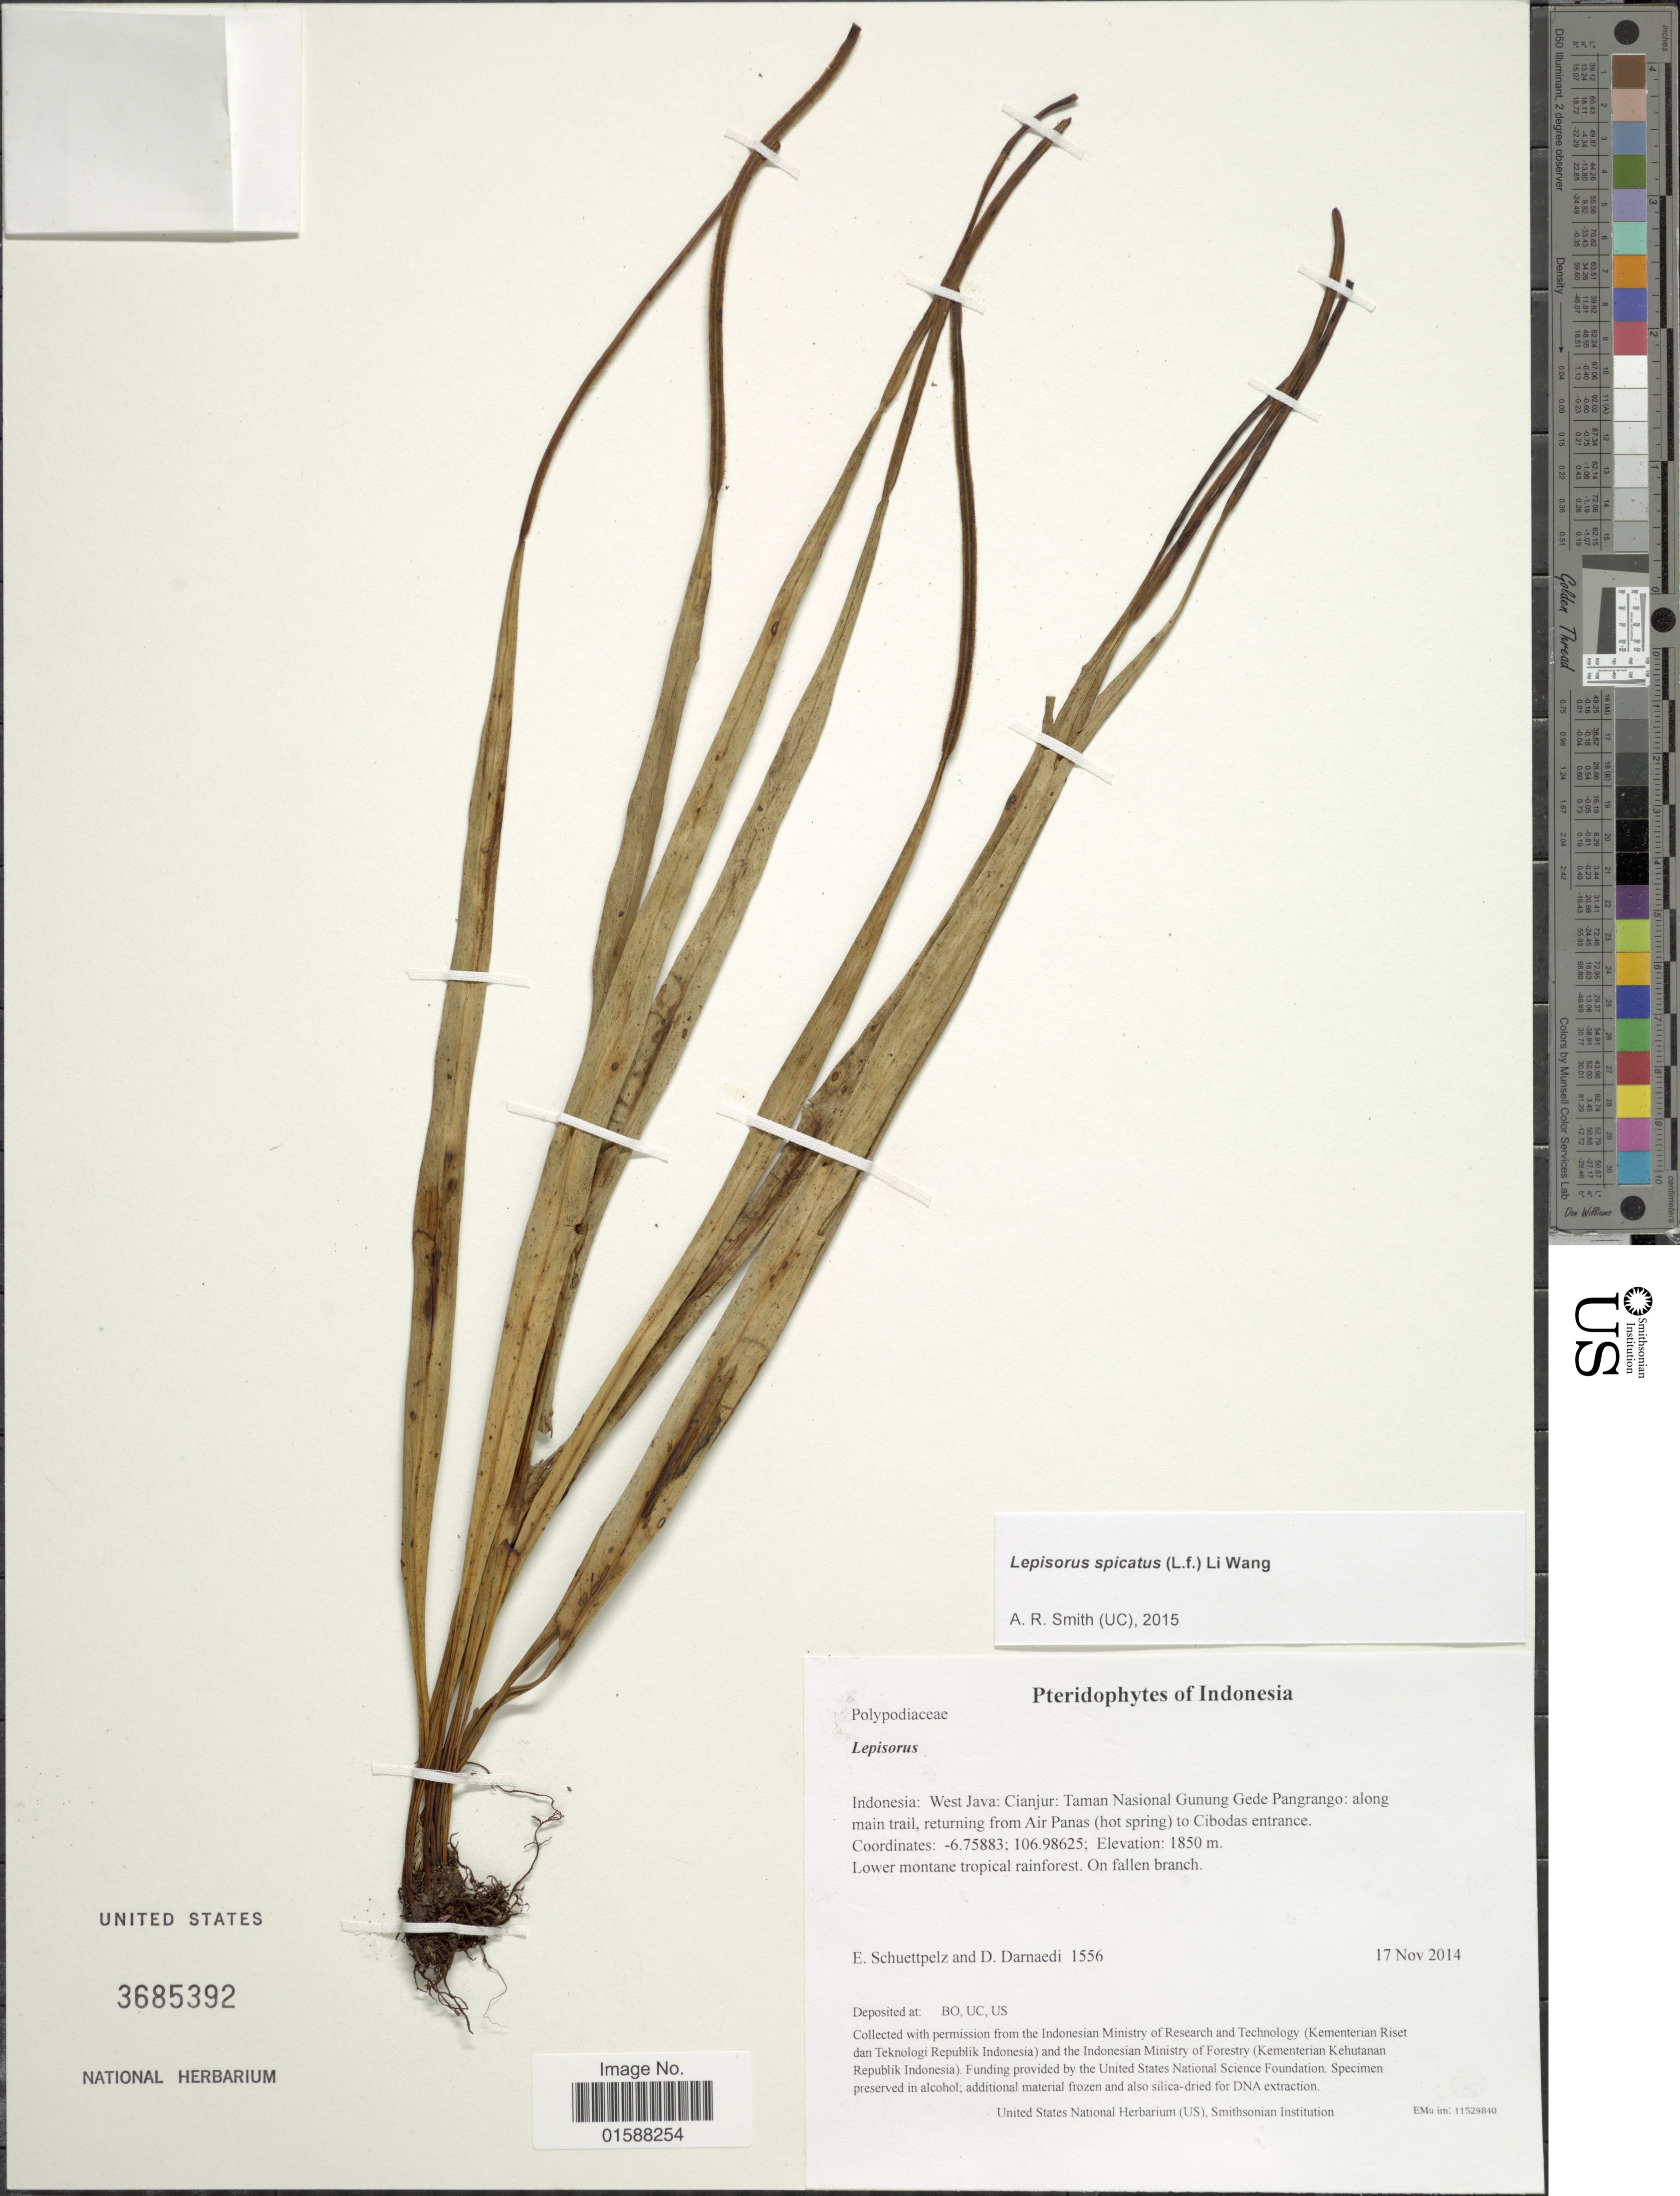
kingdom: Plantae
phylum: Tracheophyta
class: Polypodiopsida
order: Polypodiales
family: Polypodiaceae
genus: Lepisorus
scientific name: Lepisorus spicatus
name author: (L. f.) Li S. Wang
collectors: E. Schuettpelz & D. Darnaedi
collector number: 1556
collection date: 2014-11-17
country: Indonesia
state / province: Java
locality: West Java: Cianjur: Taman Nasional Gunung Gede Pangrango: along main trail, returning from Air Panas (hot spring) to Cibodas entrance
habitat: Lower montane tropical rainforest.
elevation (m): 1850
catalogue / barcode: US 3685392